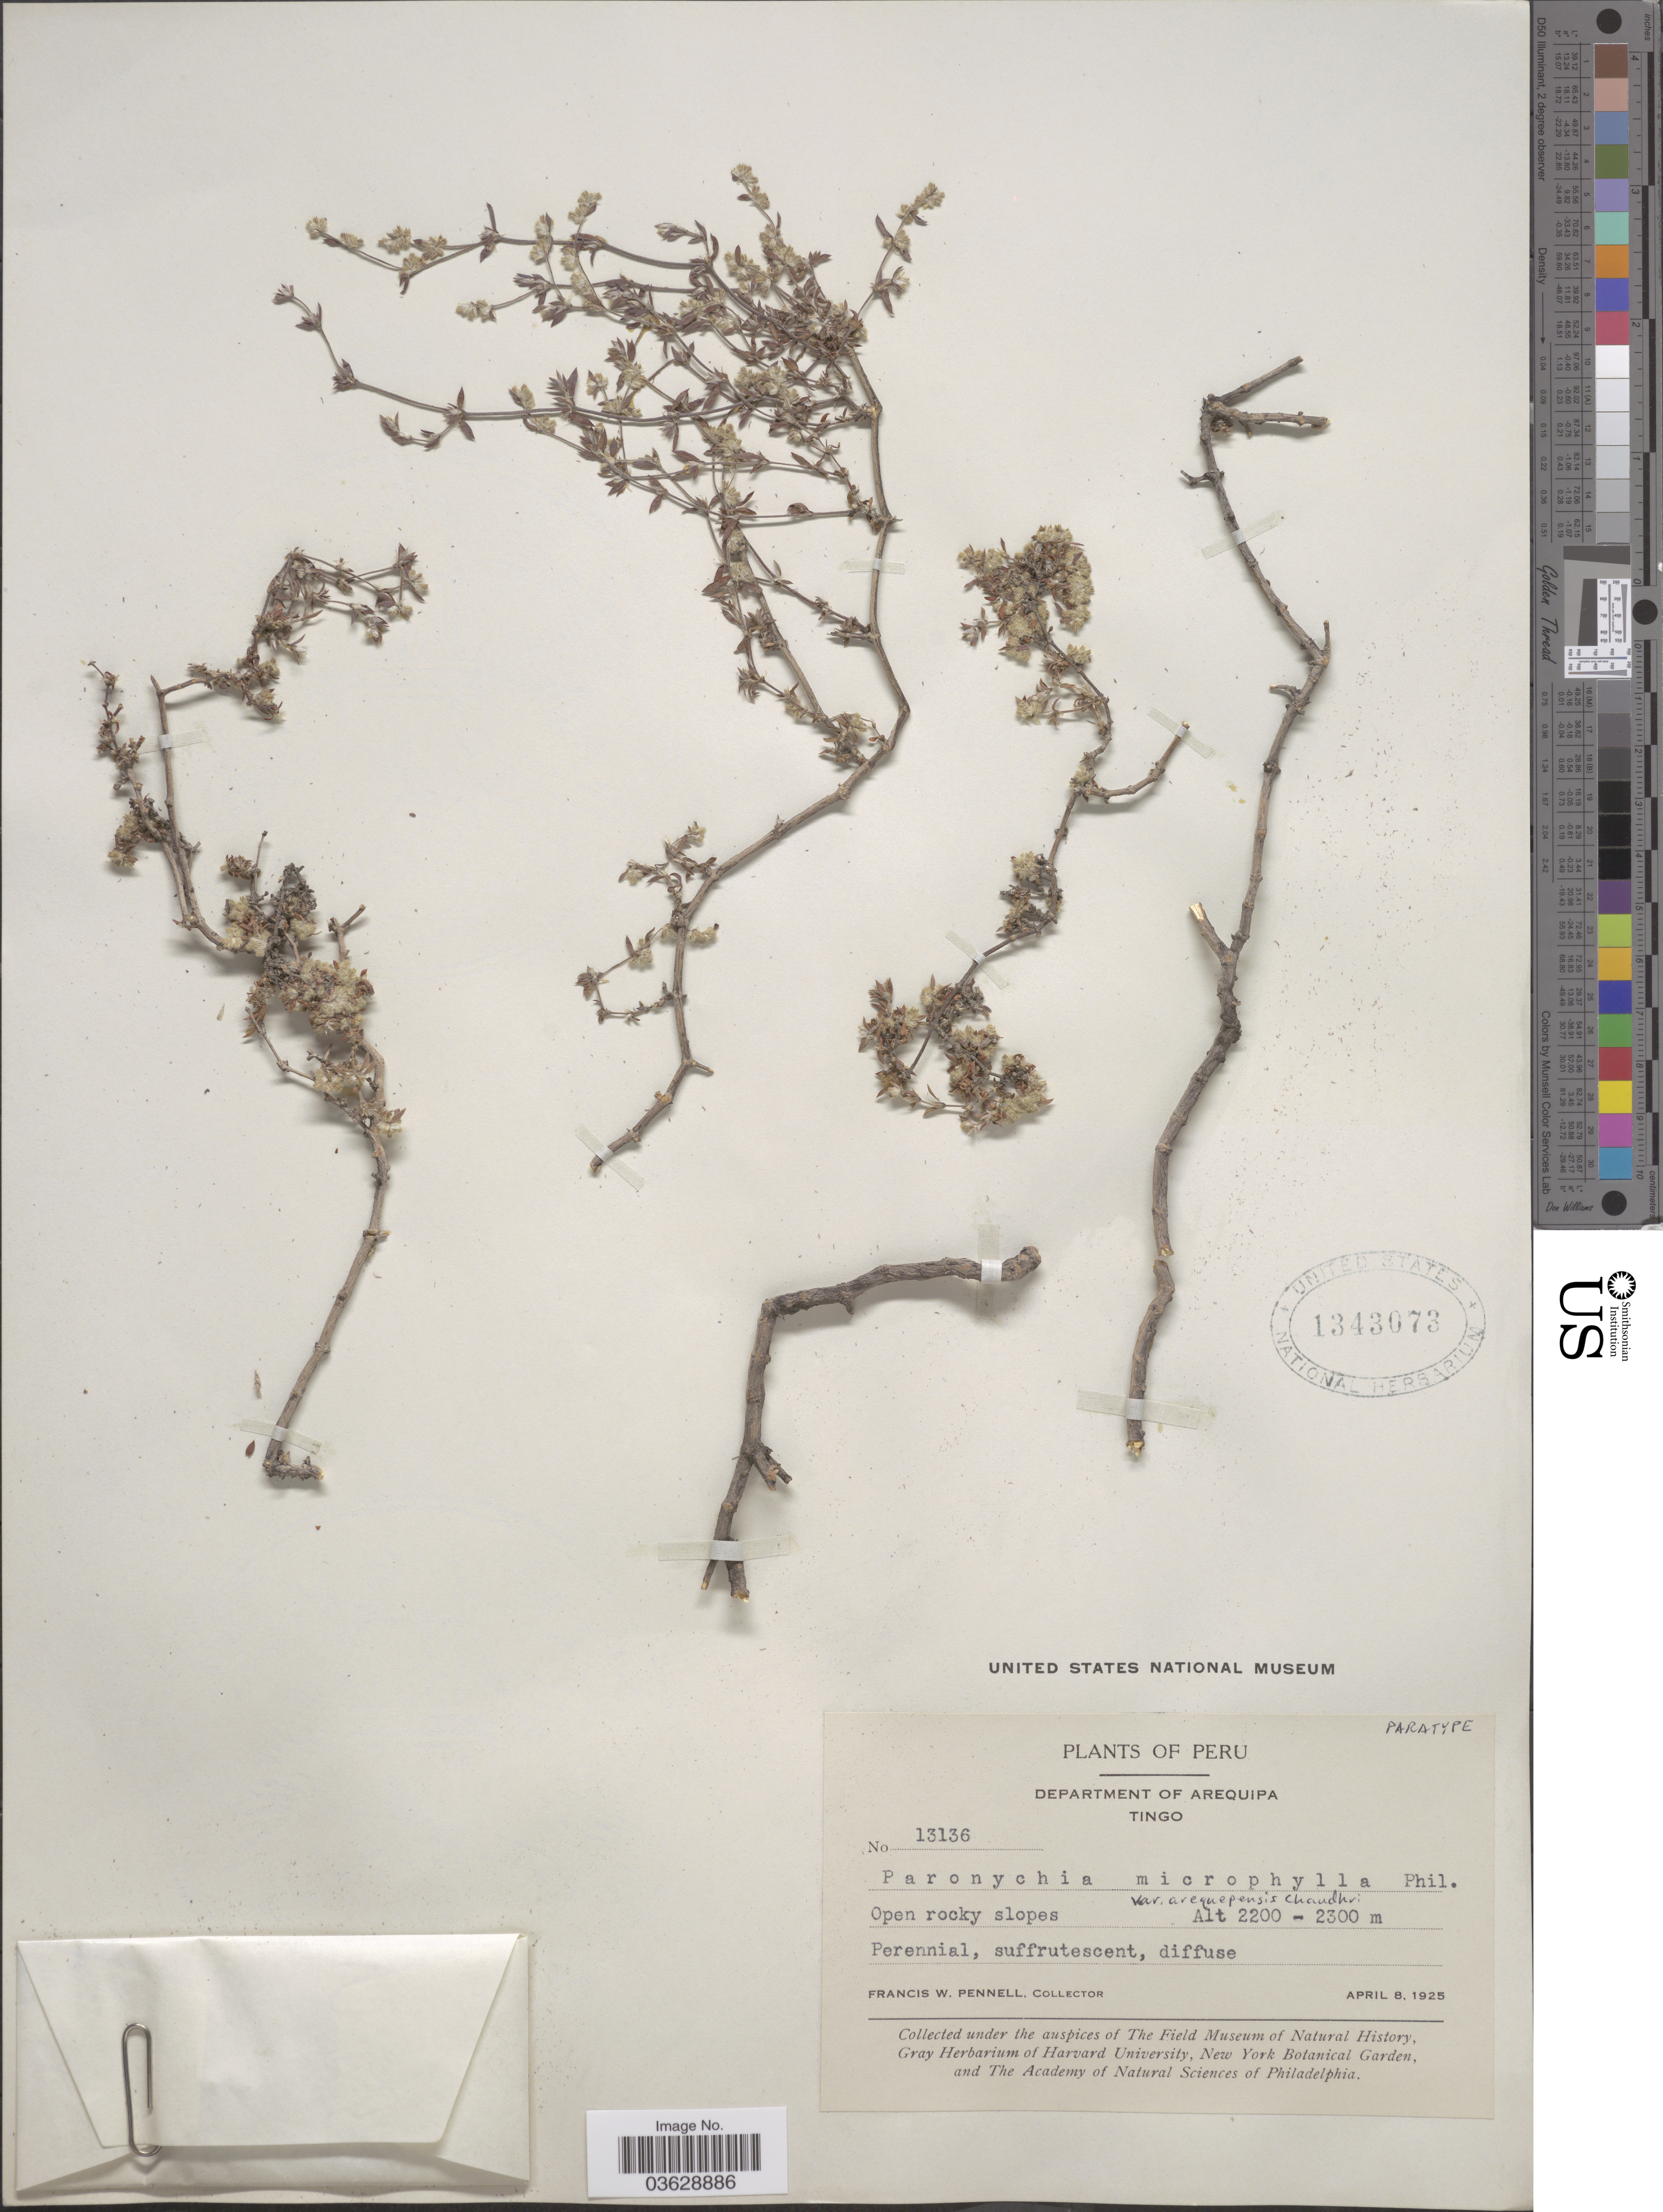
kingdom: Plantae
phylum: Tracheophyta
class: Magnoliopsida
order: Caryophyllales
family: Caryophyllaceae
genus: Paronychia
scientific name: Paronychia microphylla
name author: Phil.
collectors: F. W. Pennell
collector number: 13136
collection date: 1925-04-08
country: Peru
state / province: Arequipa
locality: Department of Arequipa. Tingo.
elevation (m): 2200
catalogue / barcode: US 1343073